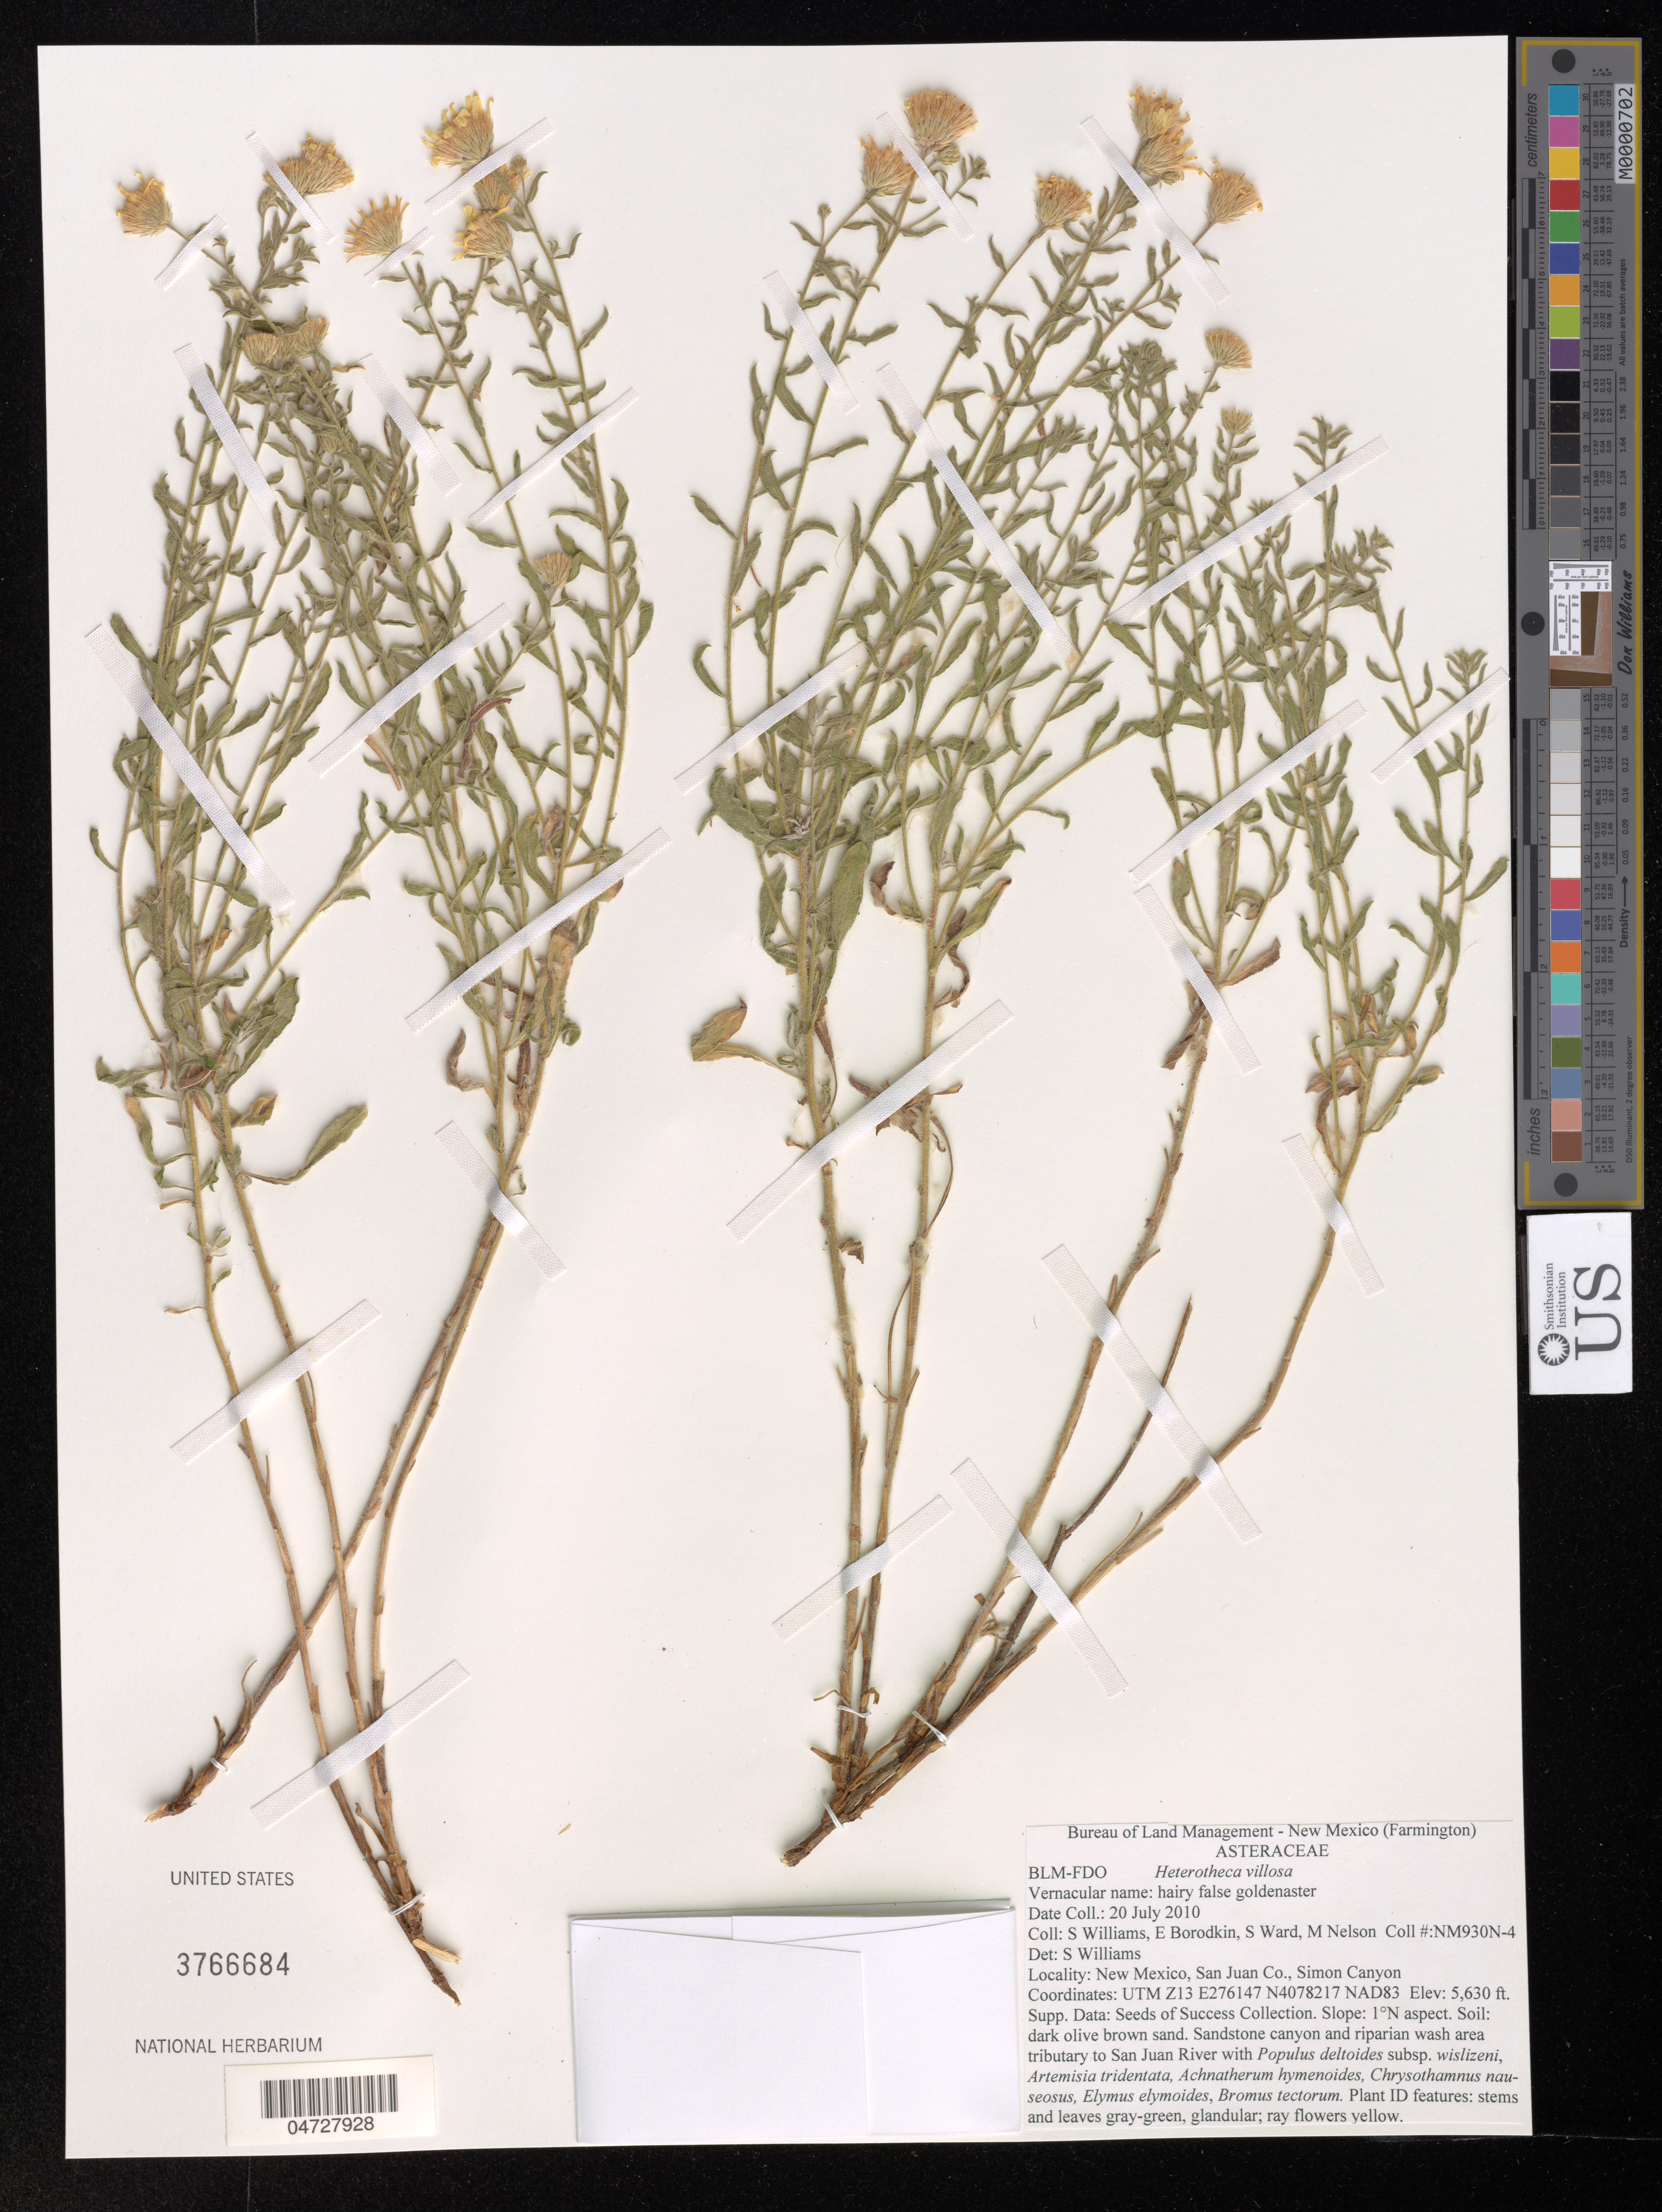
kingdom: Plantae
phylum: Tracheophyta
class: Magnoliopsida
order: Asterales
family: Asteraceae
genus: Heterotheca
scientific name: Heterotheca villosa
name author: (Pursh) Shinners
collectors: S. Williams, E. Borodkin, S. Ward & M. Nelson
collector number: NM930N-4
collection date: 2010-07-20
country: United States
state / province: New Mexico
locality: San Juan Co., Simon Canyon. UTM Z13 E276147 N4078217 NAD83.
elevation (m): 1716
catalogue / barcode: US 3766684